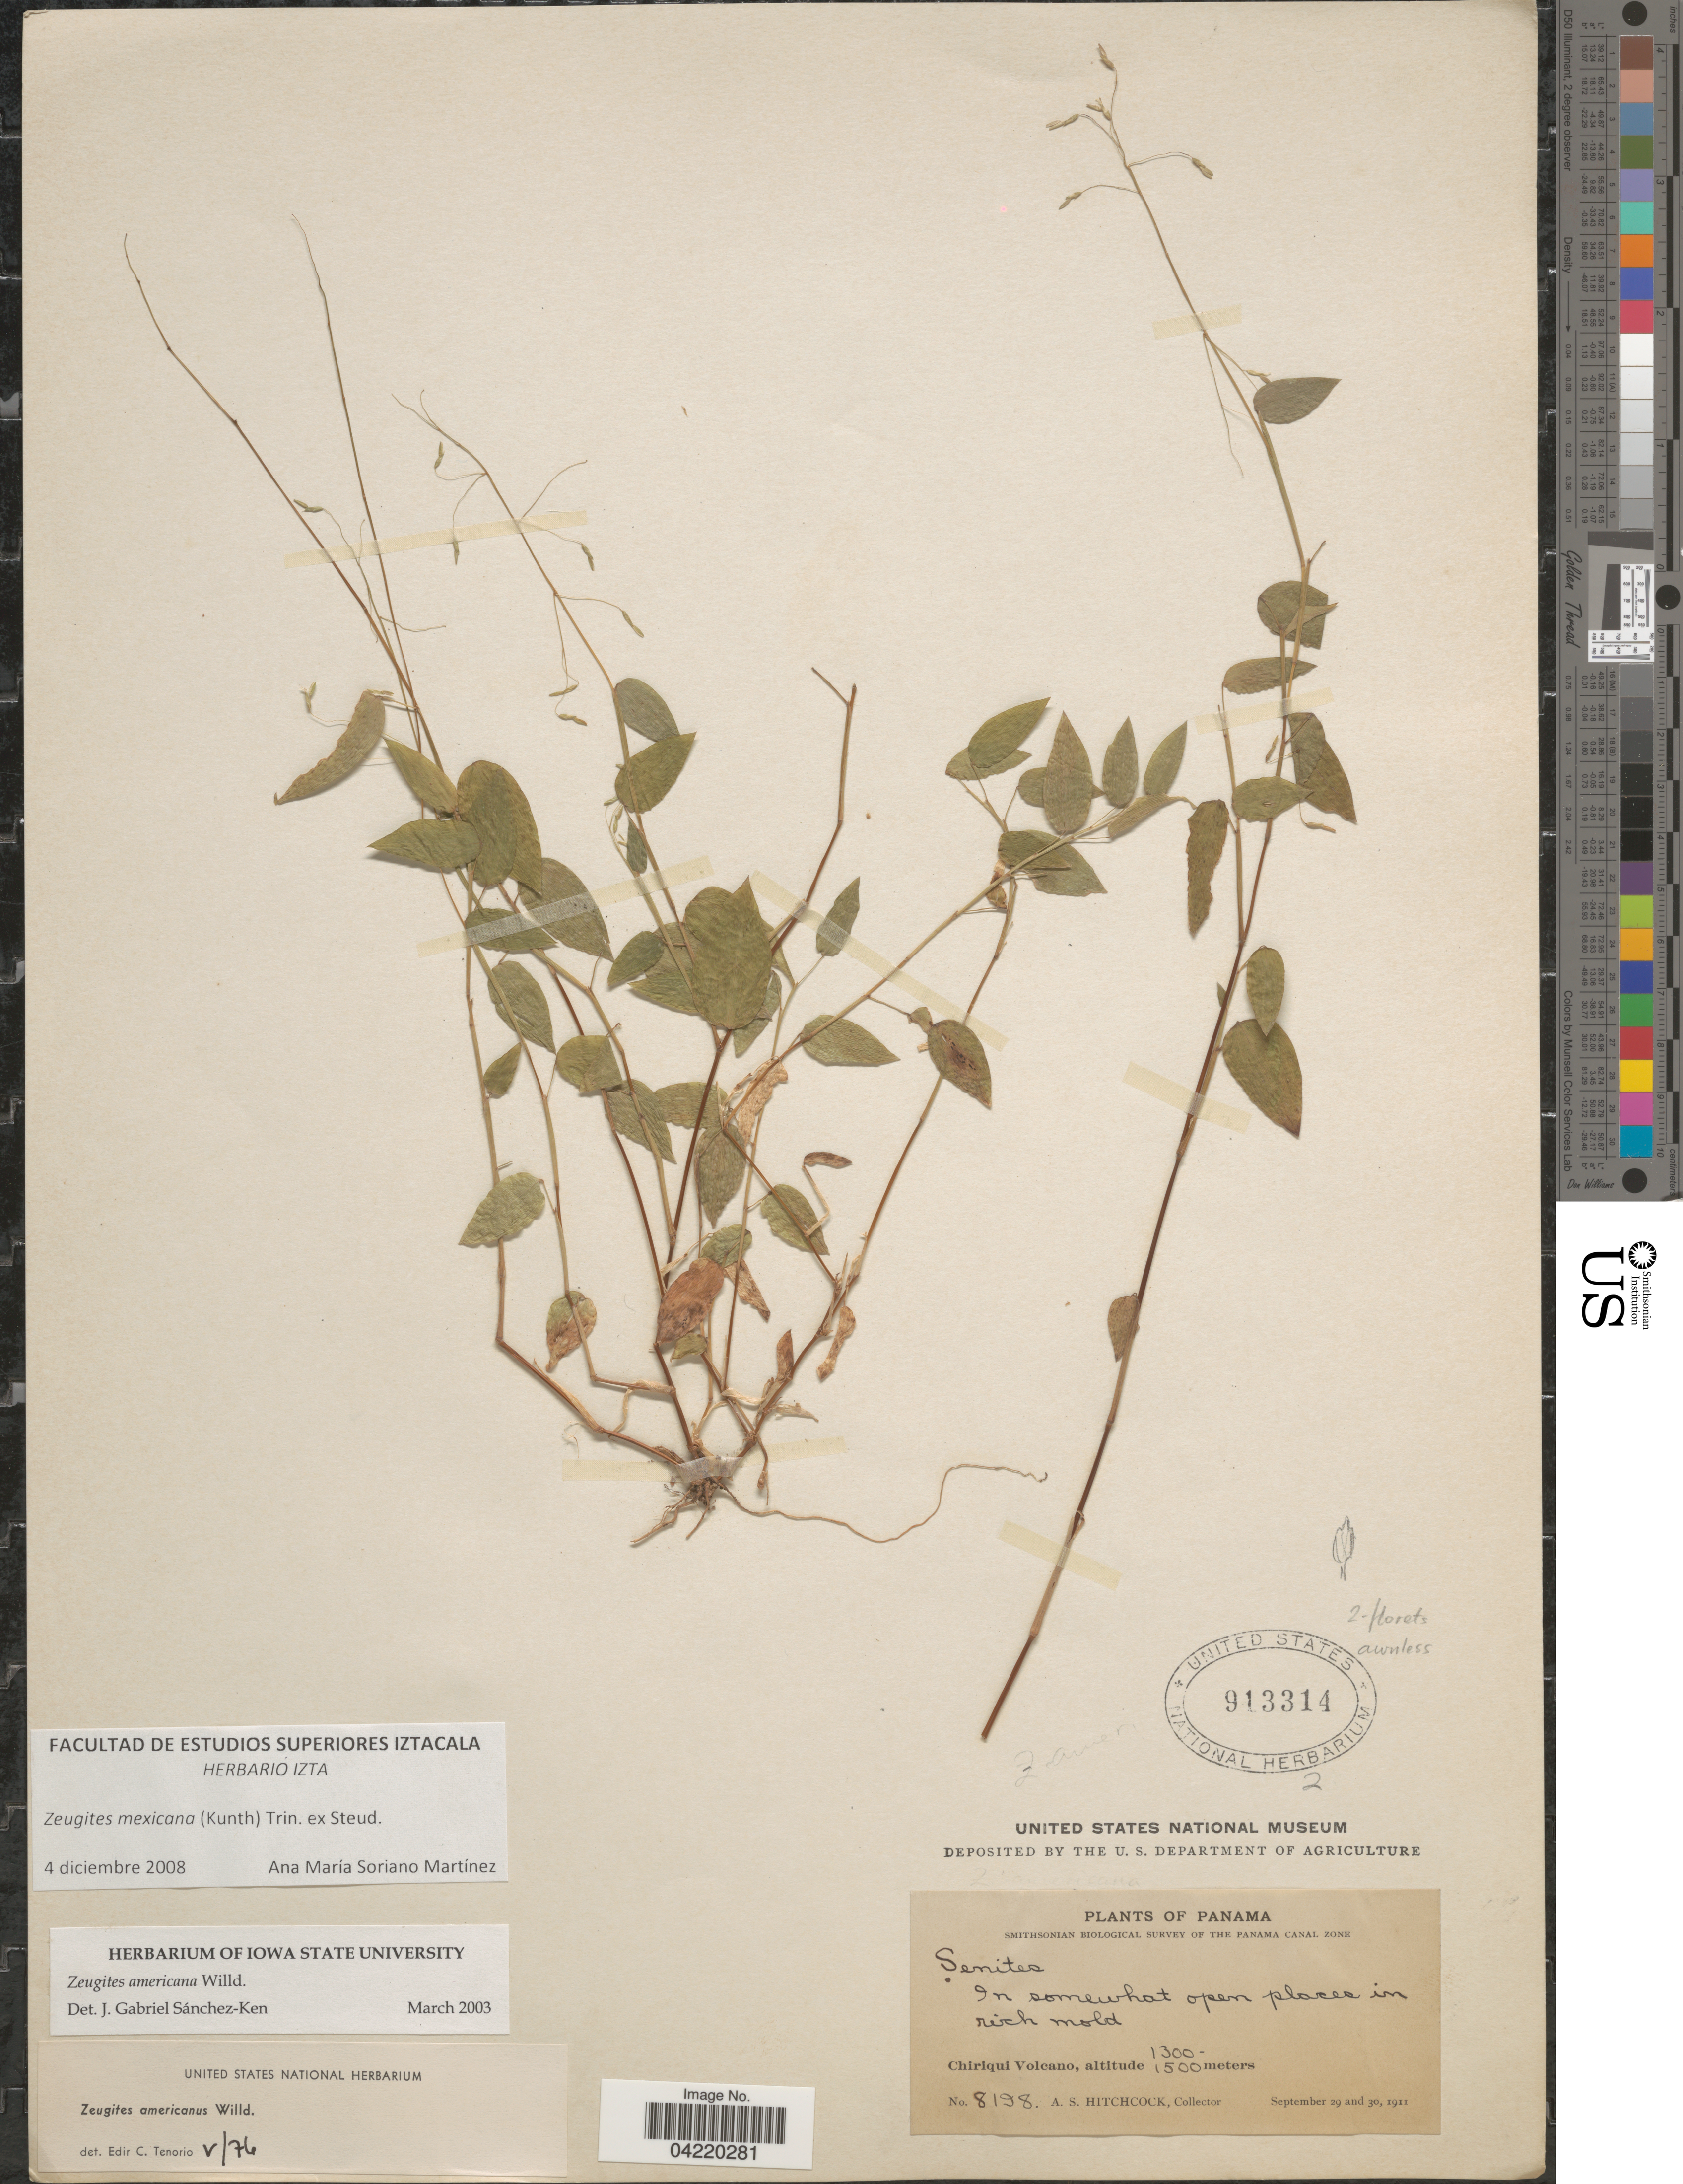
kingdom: Plantae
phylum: Tracheophyta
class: Liliopsida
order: Poales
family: Poaceae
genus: Zeugites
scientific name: Zeugites americanus var. mexicanus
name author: (Kunth) McVaugh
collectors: A. S. Hitchcock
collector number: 8198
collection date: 1911-09-29/1911-09-30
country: Panama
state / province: Chiriqui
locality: Smithsonian Biological Survey of the Panama Canal Zone. Chiriqui Volcano.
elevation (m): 1300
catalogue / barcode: US 913314